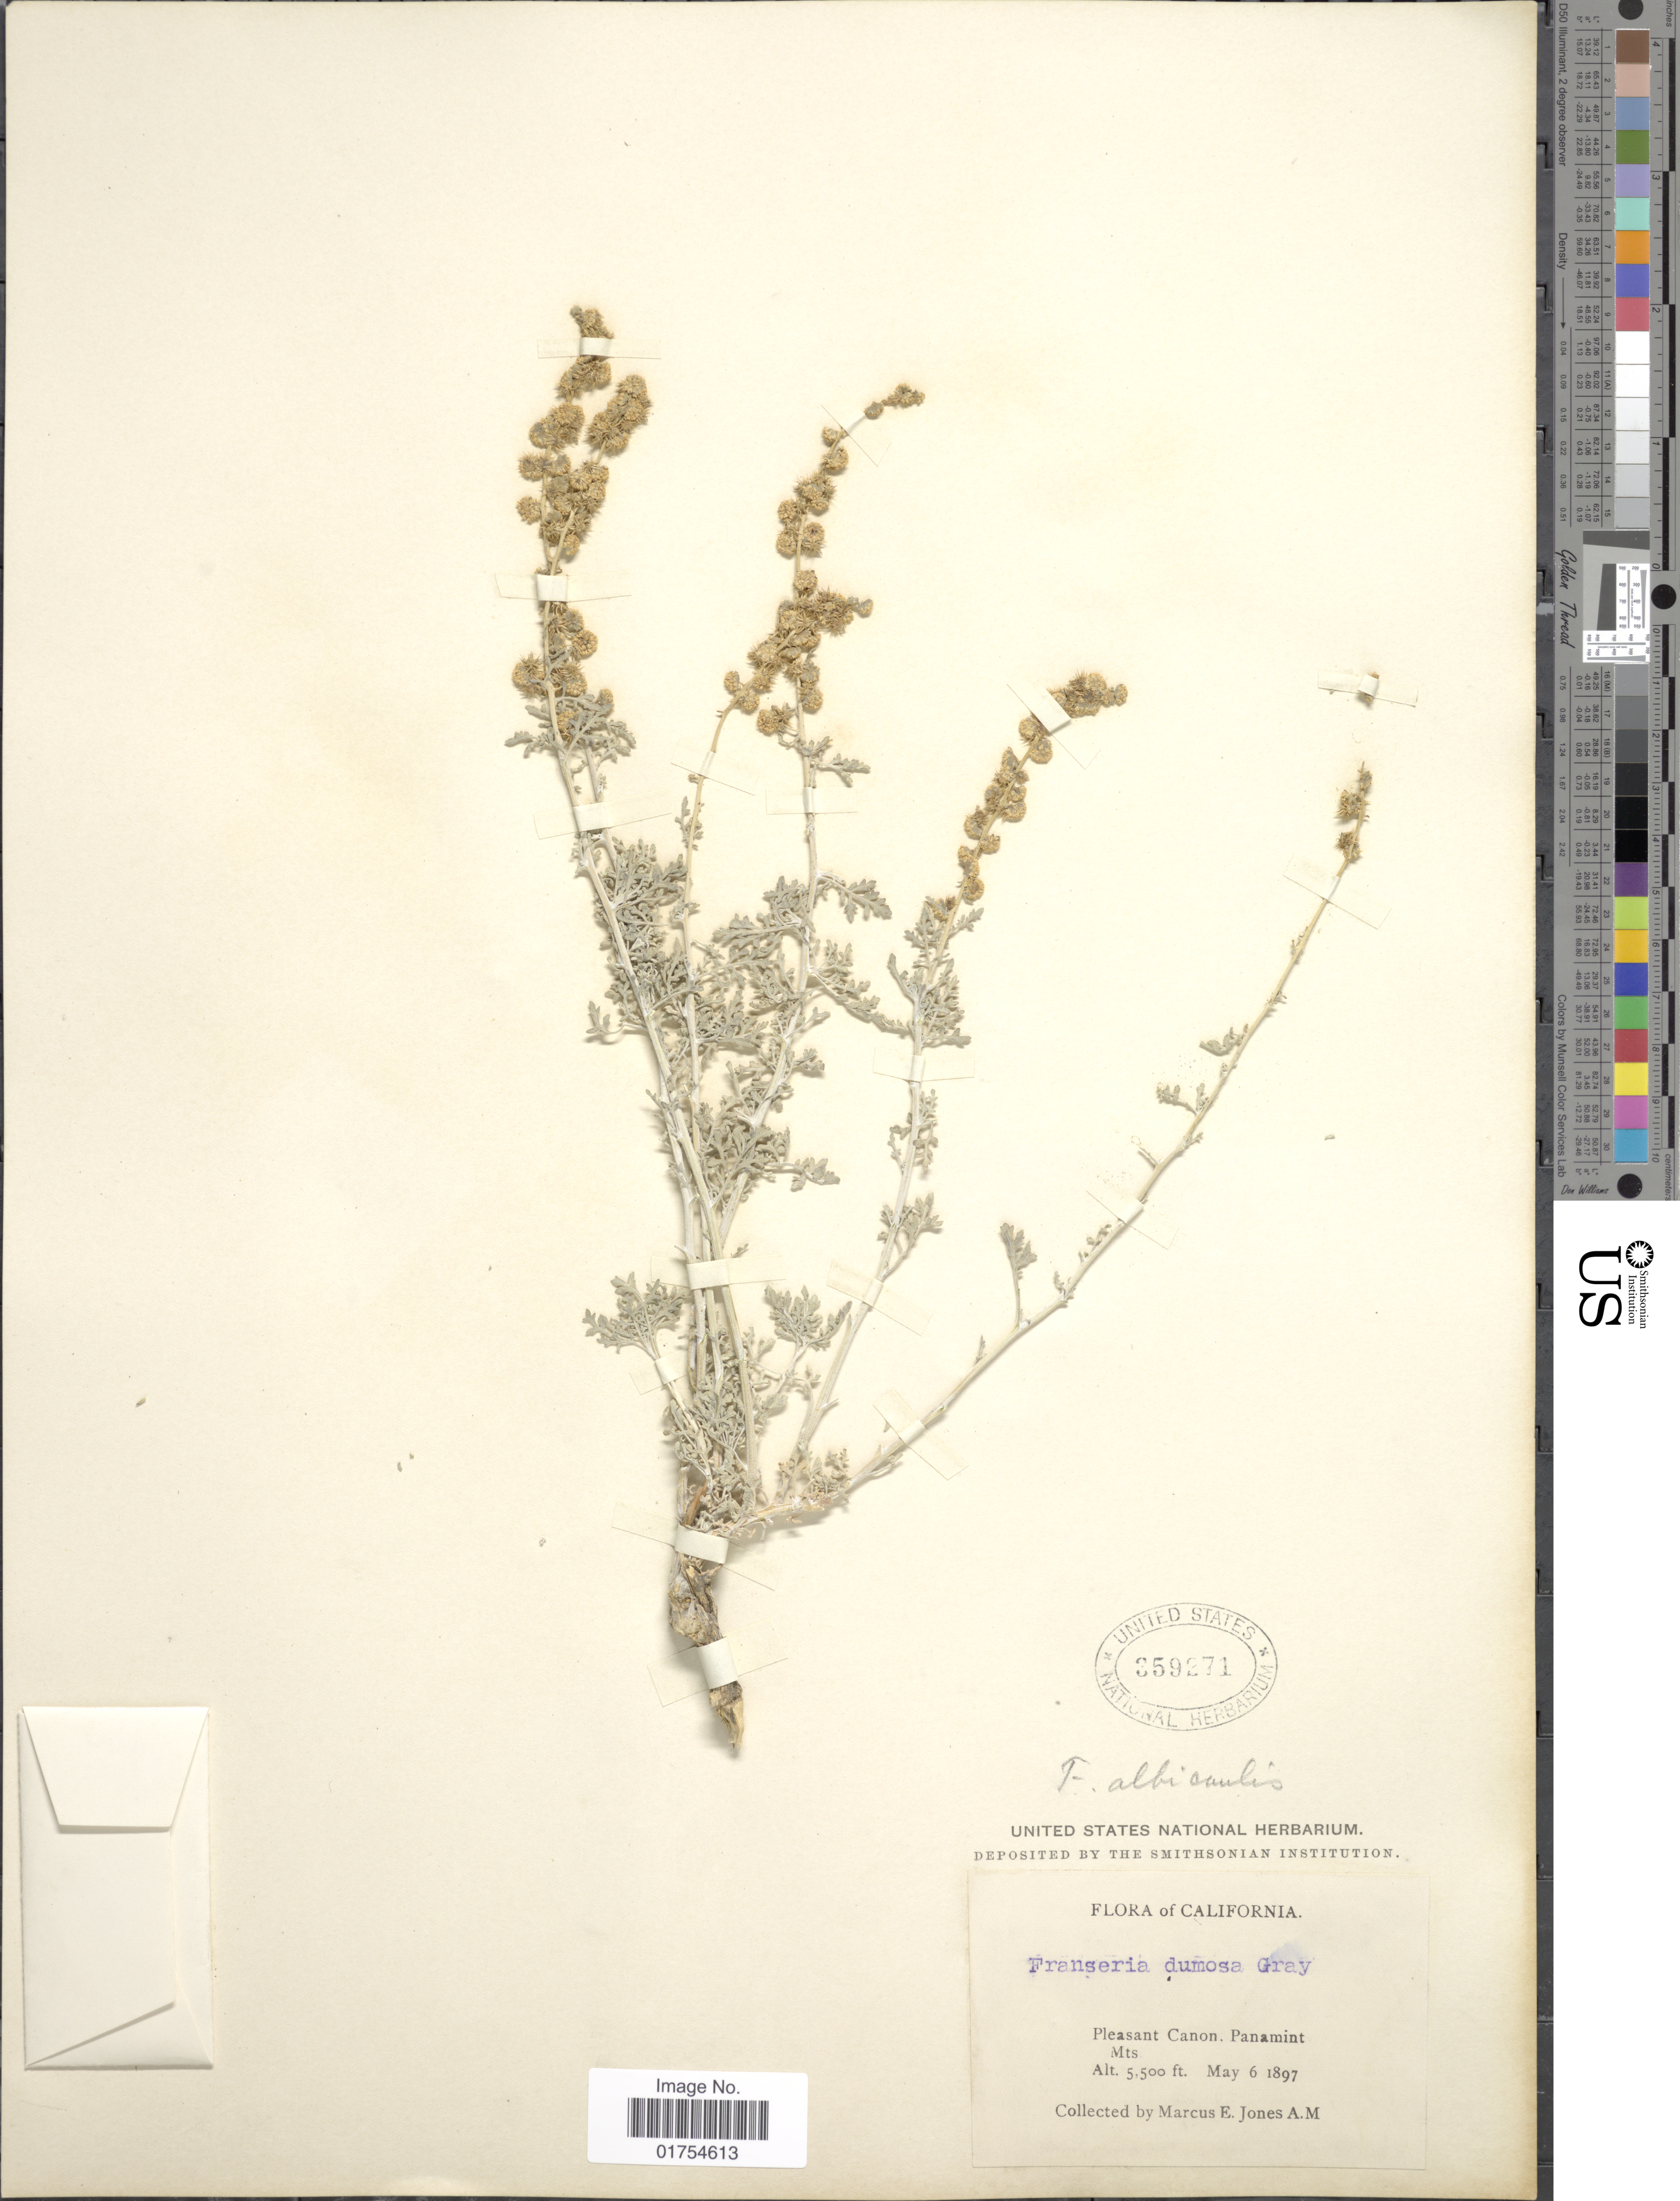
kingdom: Plantae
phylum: Tracheophyta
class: Magnoliopsida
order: Asterales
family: Asteraceae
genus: Franseria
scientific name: Franseria dumosa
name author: A. Gray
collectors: M. E. Jones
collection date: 1897-05-06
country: United States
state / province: California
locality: Pleasant Canon, Panamint Mts.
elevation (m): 1676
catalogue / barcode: US 359271